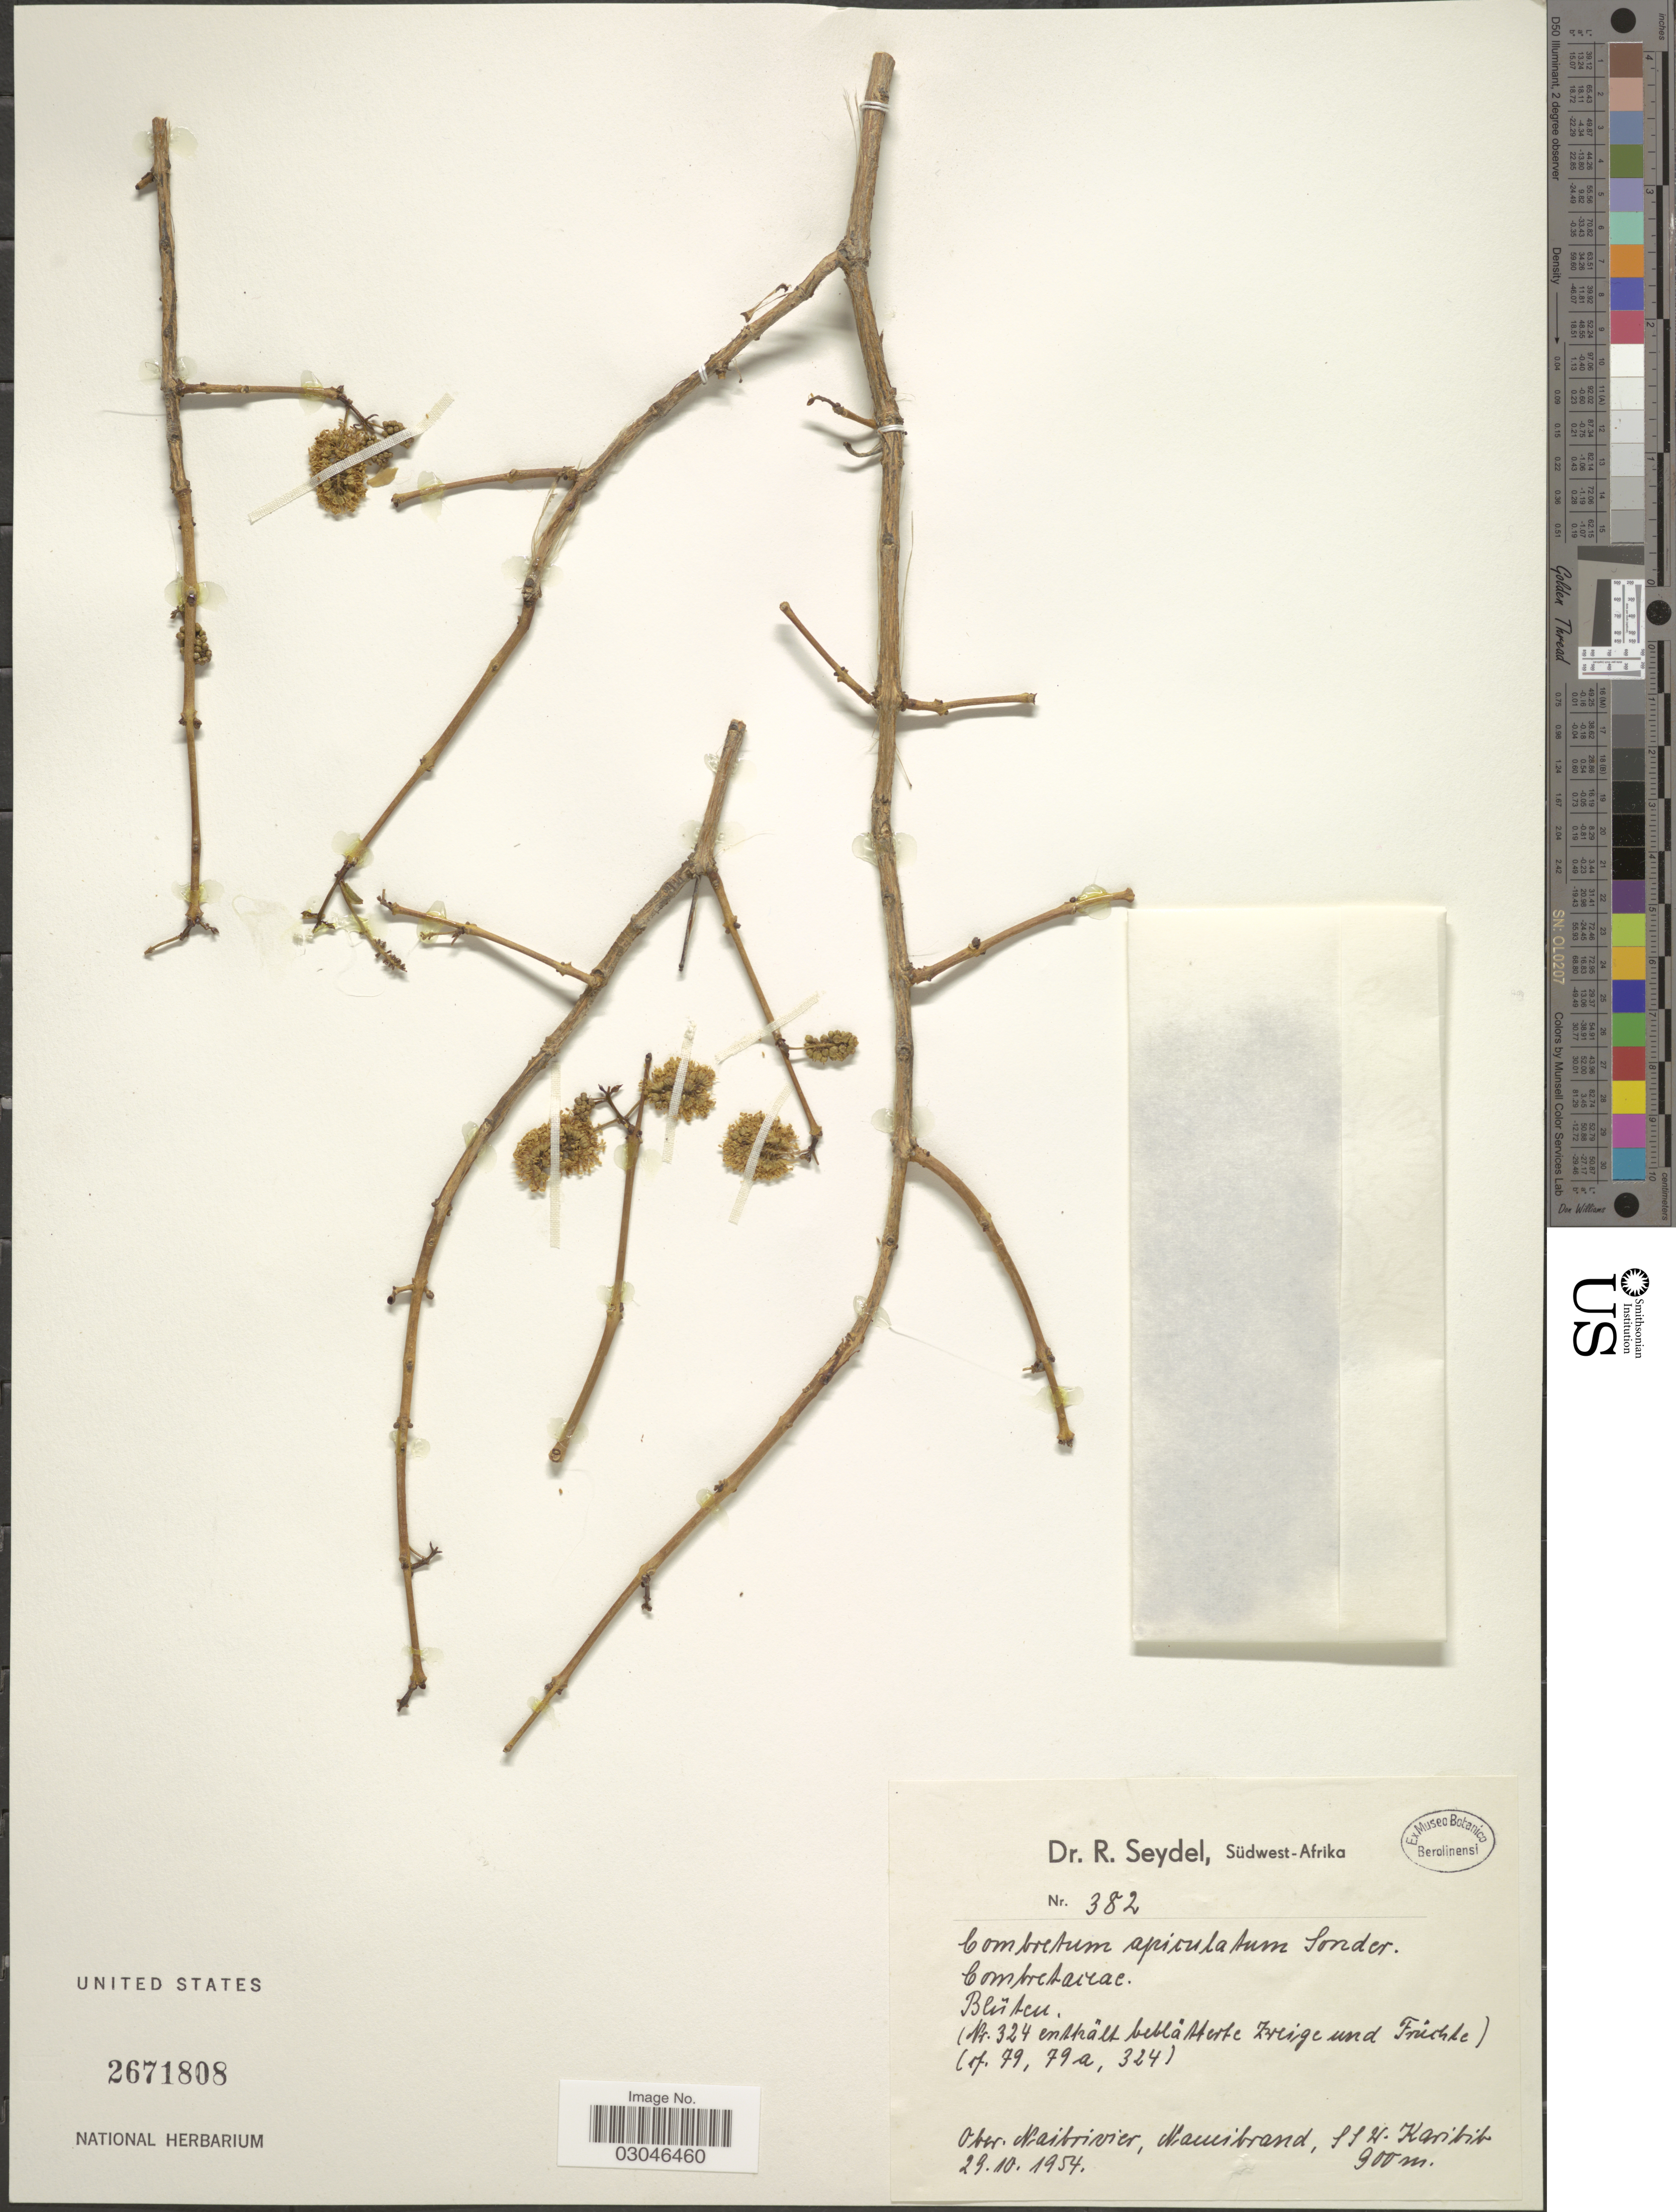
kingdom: Plantae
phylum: Tracheophyta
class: Magnoliopsida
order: Myrtales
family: Combretaceae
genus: Combretum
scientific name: Combretum apiculatum subsp. apiculatum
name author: Sond.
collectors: R. Seydel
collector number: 382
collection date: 1954-10-29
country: Namibia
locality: Ober. Naibrivier, Namibrand, SSW. Karibib. Südwest-Afrika.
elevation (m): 900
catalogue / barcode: US 2671808